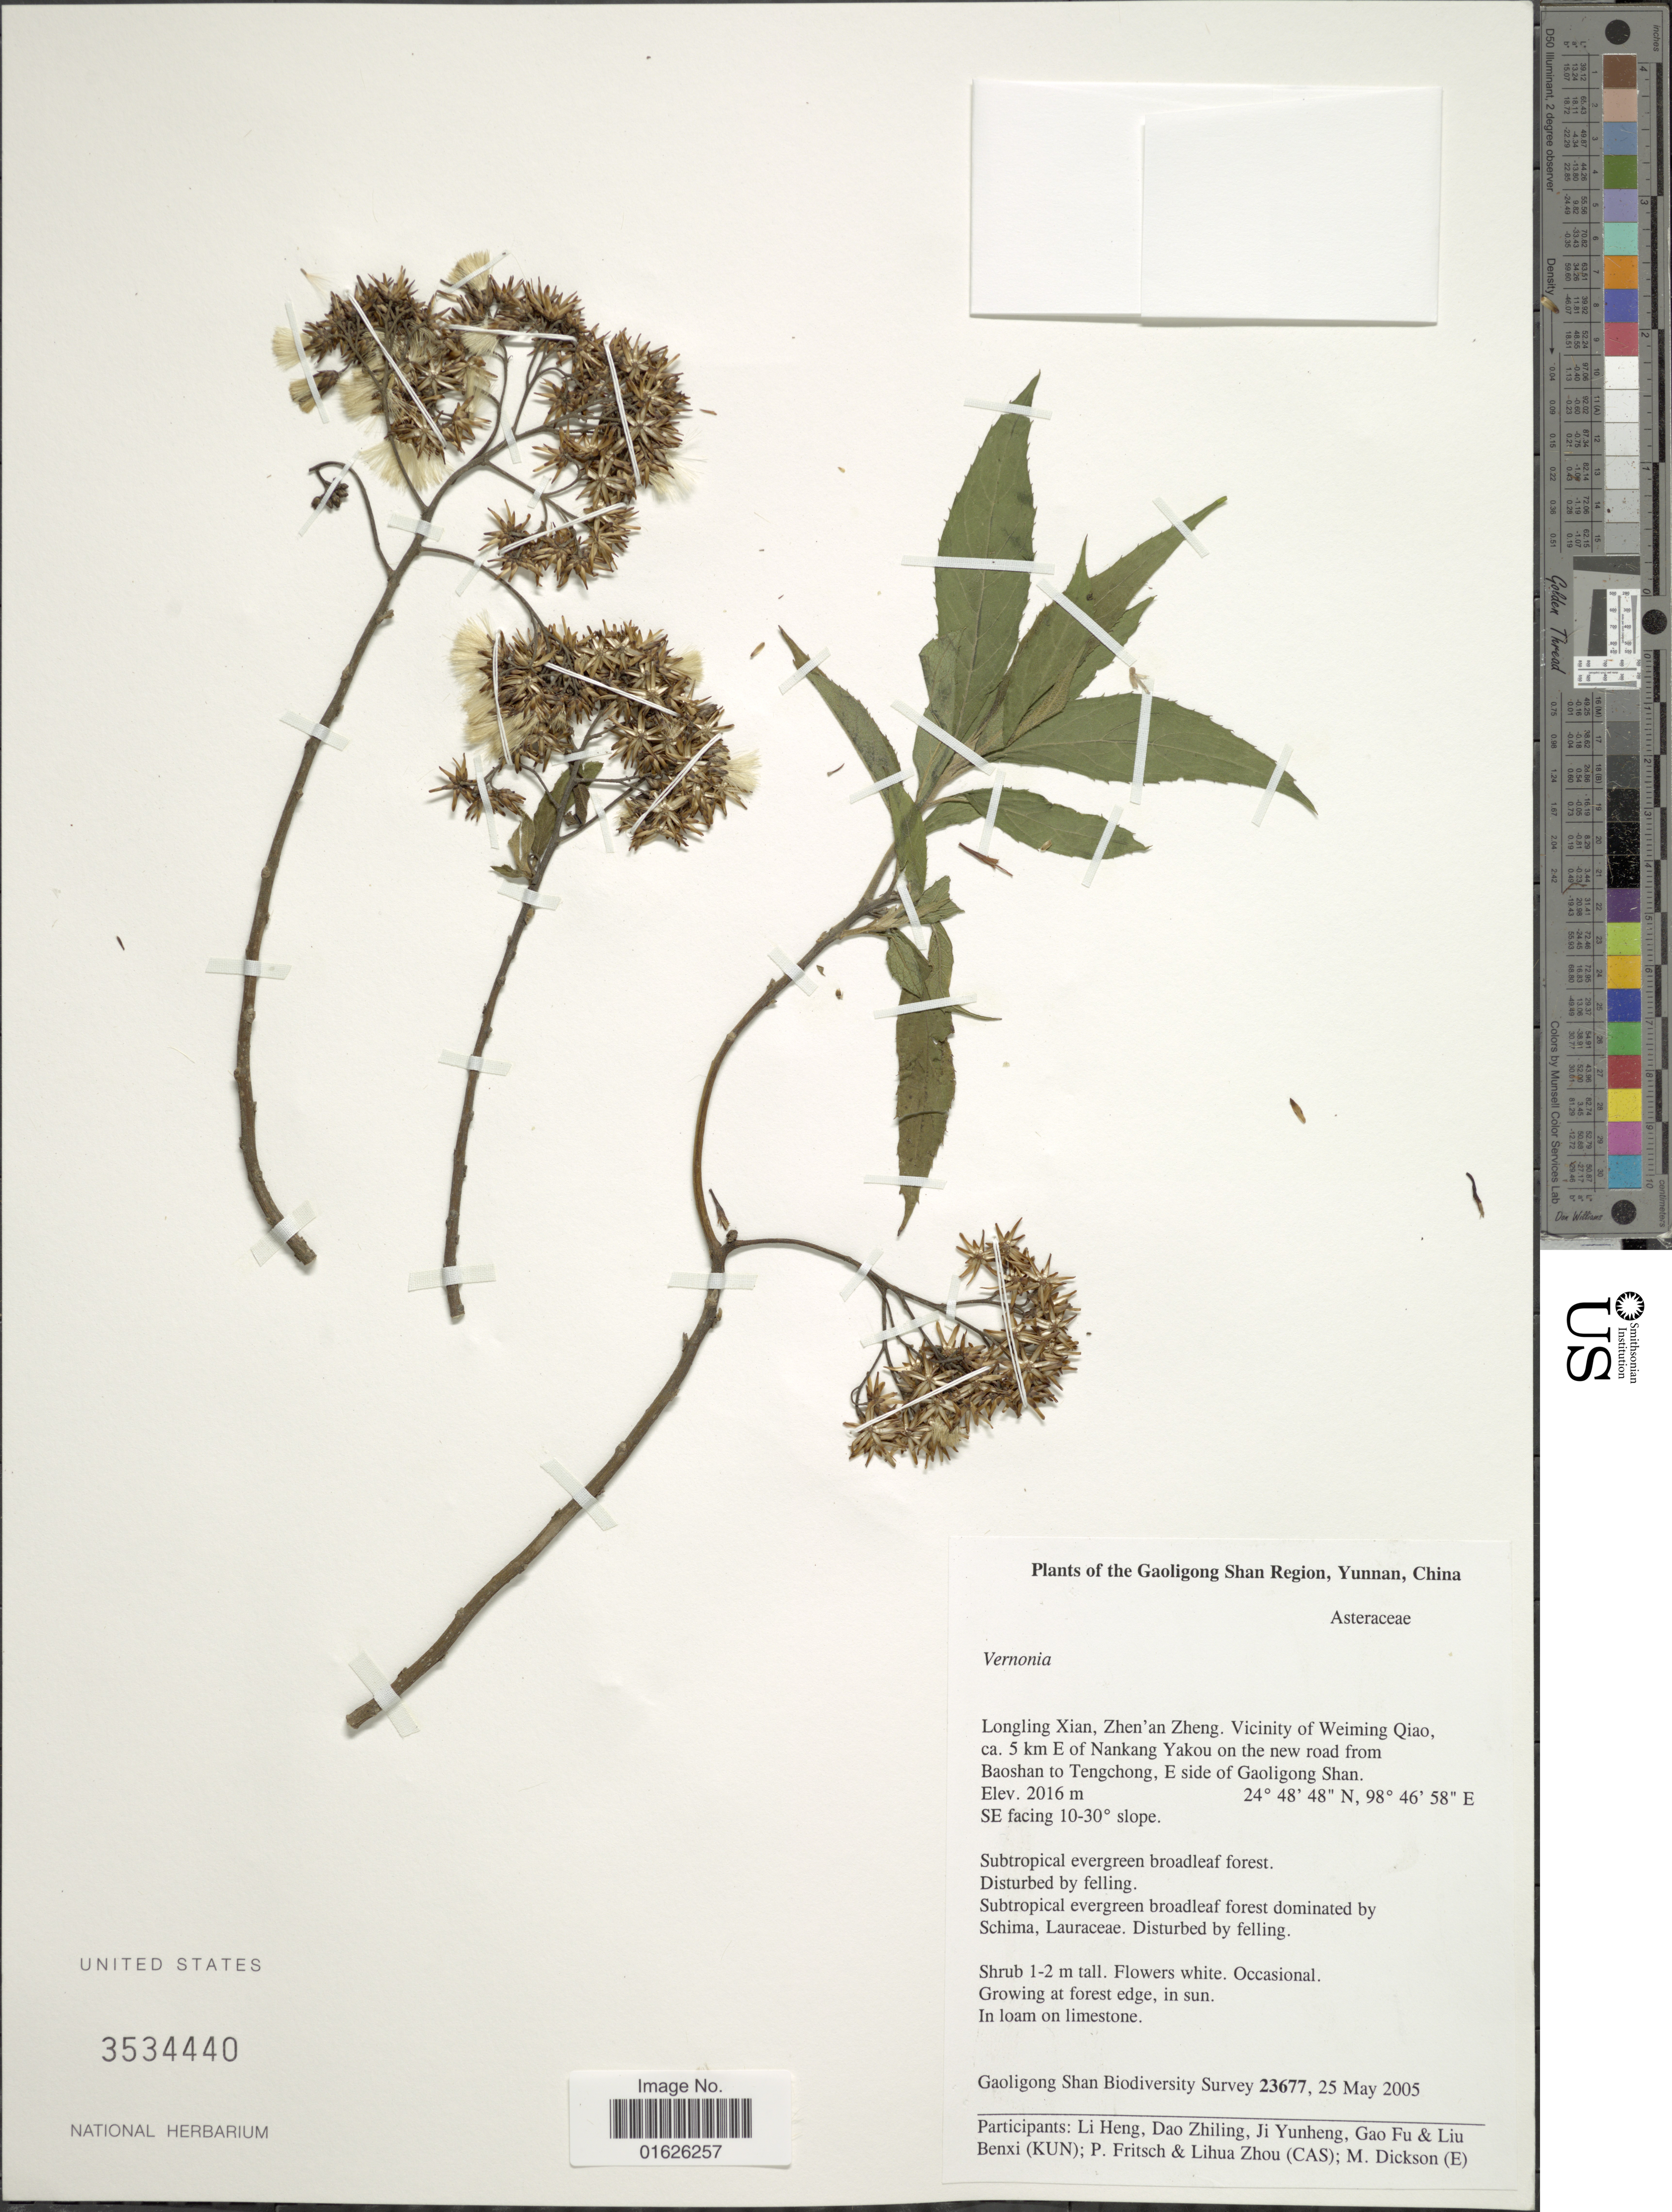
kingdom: Plantae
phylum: Tracheophyta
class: Magnoliopsida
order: Asterales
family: Asteraceae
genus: Vernonia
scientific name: Vernonia sp.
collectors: Gaoligong Shan Biodiversity Survey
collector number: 23677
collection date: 2005-05-25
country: China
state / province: Yunnan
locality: Gaoligong Shan Region, Yunnan. China. Lonling Xian, Zhen'an Zheng.Vicinity of Weiming Qiao, ca. 5 km E. of Nankang yakou on the new road from Baoshan to Tengchong, E side of Gaoligong Shan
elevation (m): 2016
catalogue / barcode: US 3534440